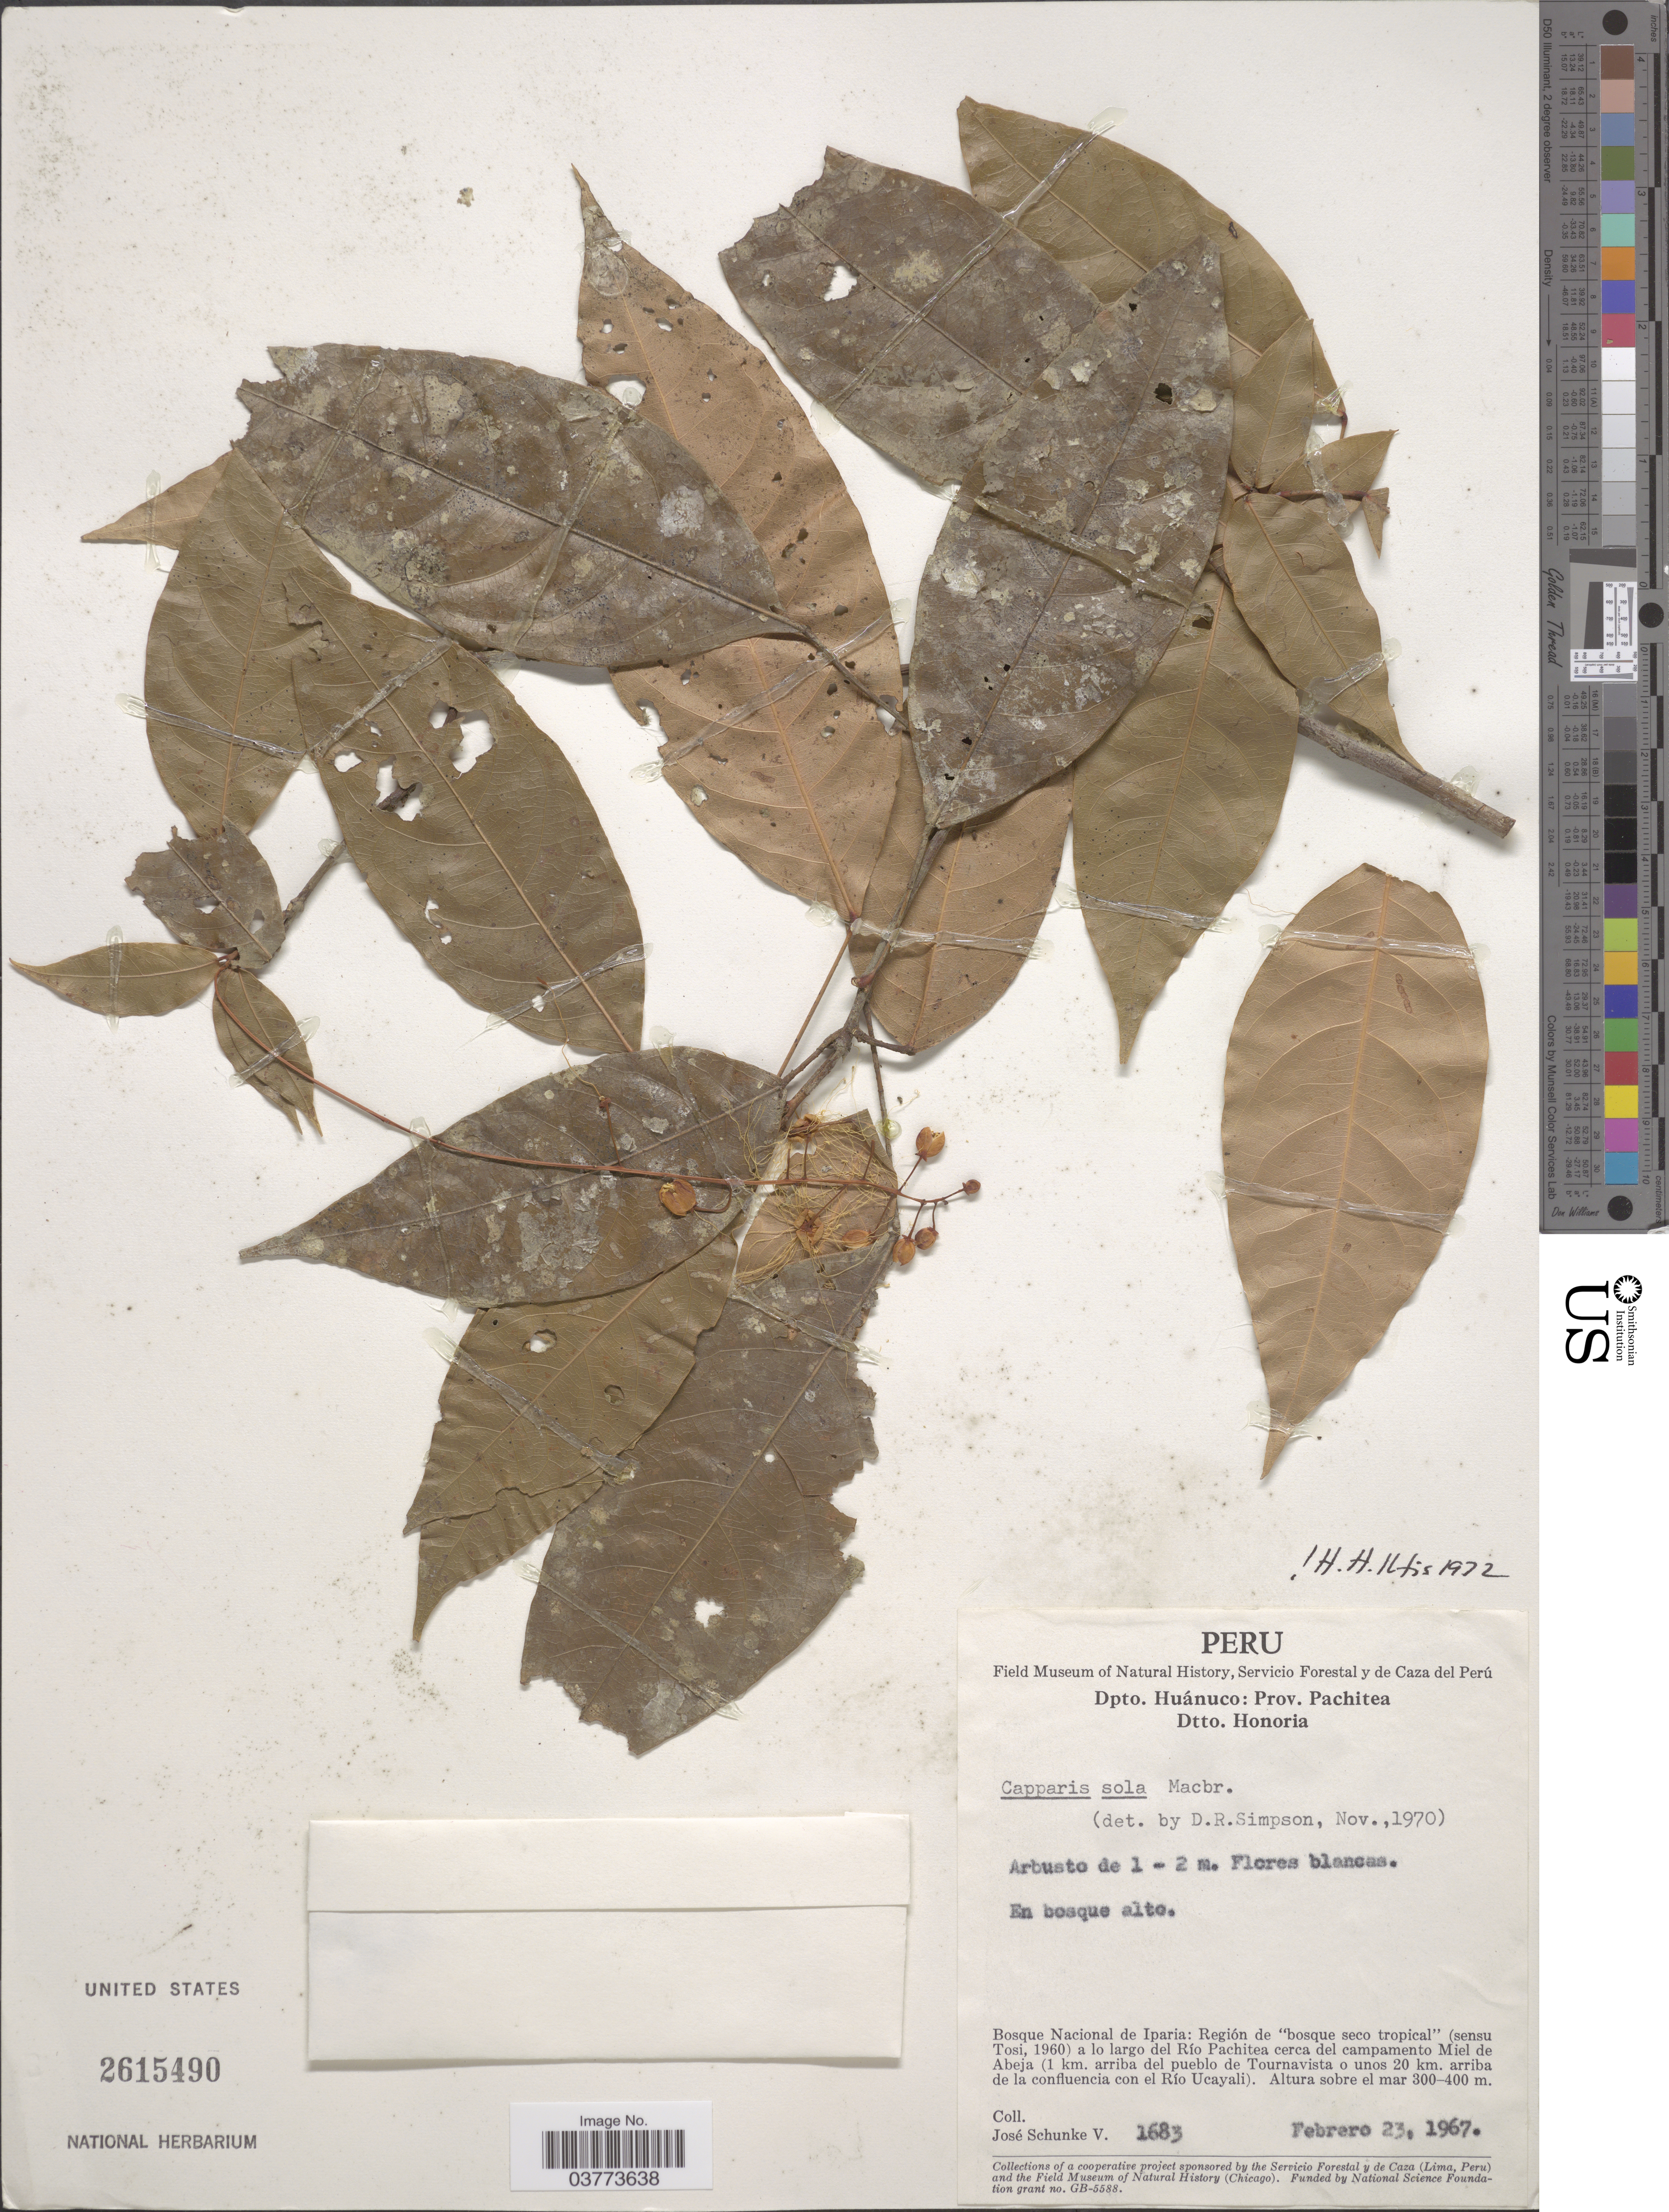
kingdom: Plantae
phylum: Tracheophyta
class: Magnoliopsida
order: Brassicales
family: Capparaceae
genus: Capparidastrum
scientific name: Capparidastrum sola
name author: (J.F. Macbr.) Iltis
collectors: J. Schunke Vigo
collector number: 1683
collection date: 1967-02-23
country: Peru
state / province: Huánuco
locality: Dpto. Huánuco: Prov. Pachitea, Dtto. Honoria. Bosque Nacional de Iparia: Región de "bosque seco tropical" (sensu Tosi, 1960) a lo largo del Río Pachitea cerca del campamento Miel de Abeja (1 km. arriba del pueblo de Tournavista o unos 20 km. arriba de la confluencia con el Río Ucayali).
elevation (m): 300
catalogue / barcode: US 2615490